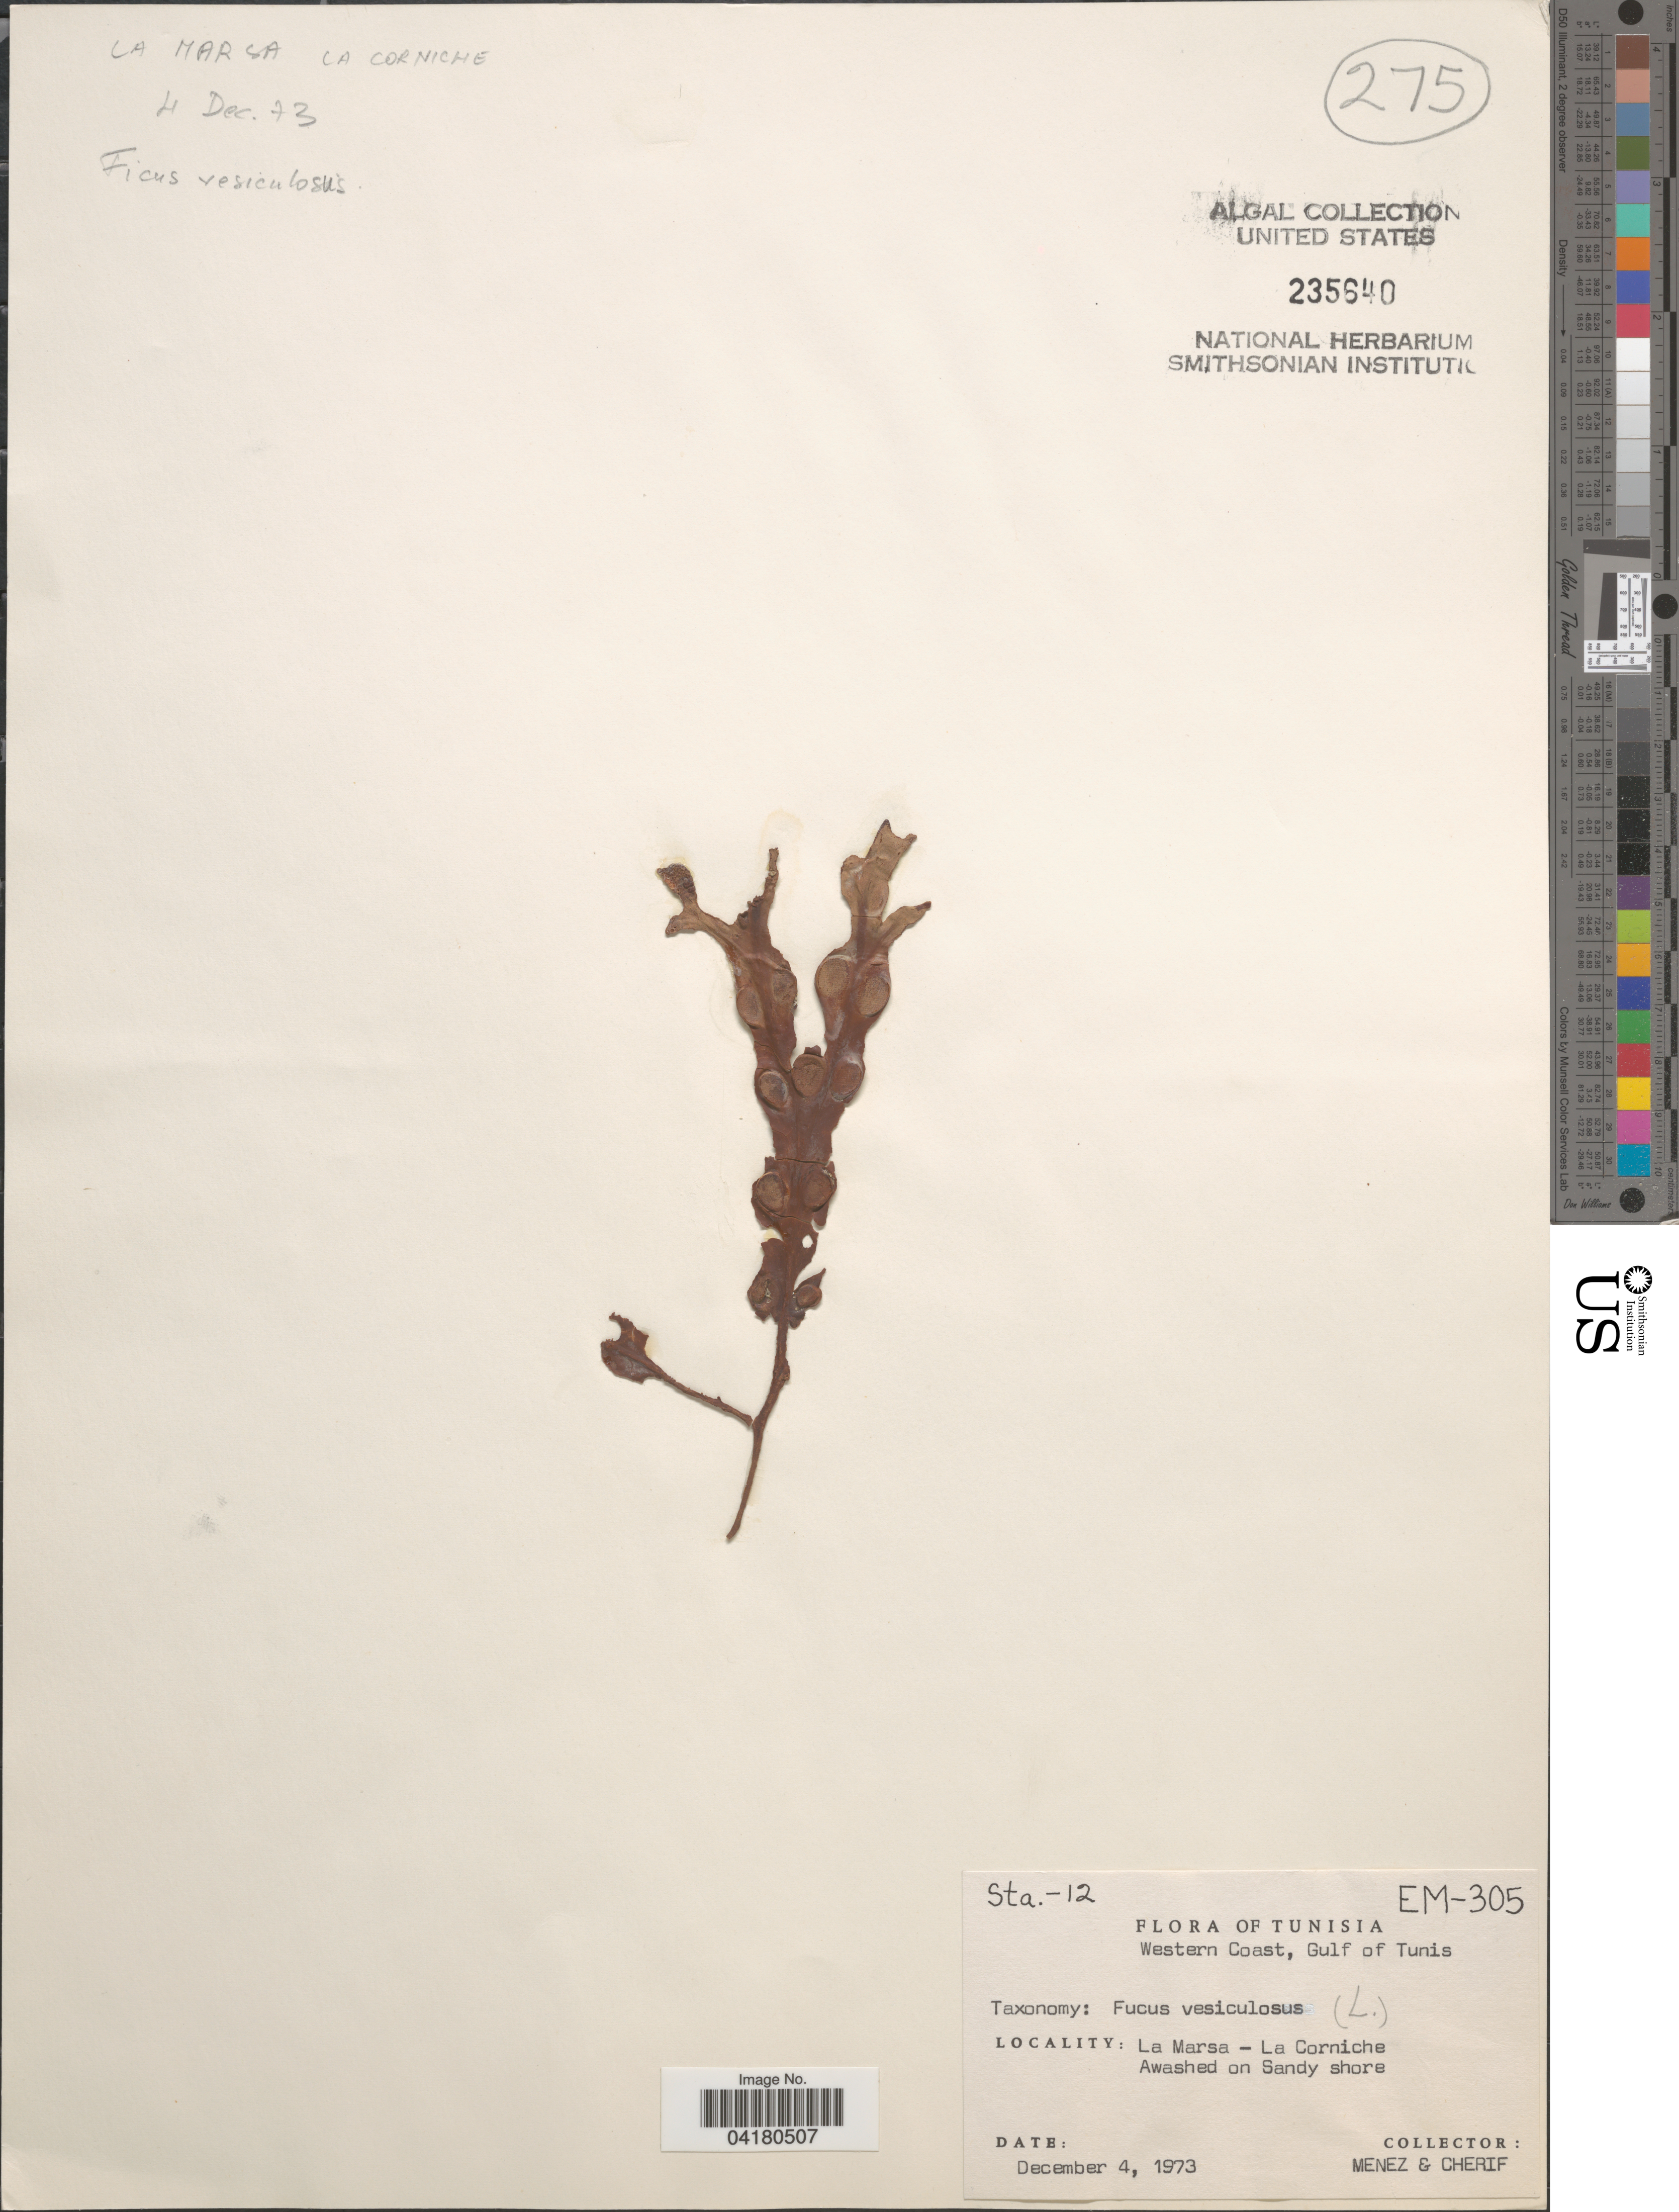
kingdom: Chromista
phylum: Ochrophyta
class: Phaeophyceae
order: Fucales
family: Fucaceae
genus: Fucus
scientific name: Fucus vesiculosus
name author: L.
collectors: Menez & -. Cherif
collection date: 1973-12-04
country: Tunisia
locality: Sta.-12. EM-305. Western Coast, Gulf of Tunis. La Marsa - La Corniche. Awashed on sandy shore.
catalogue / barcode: US 235640